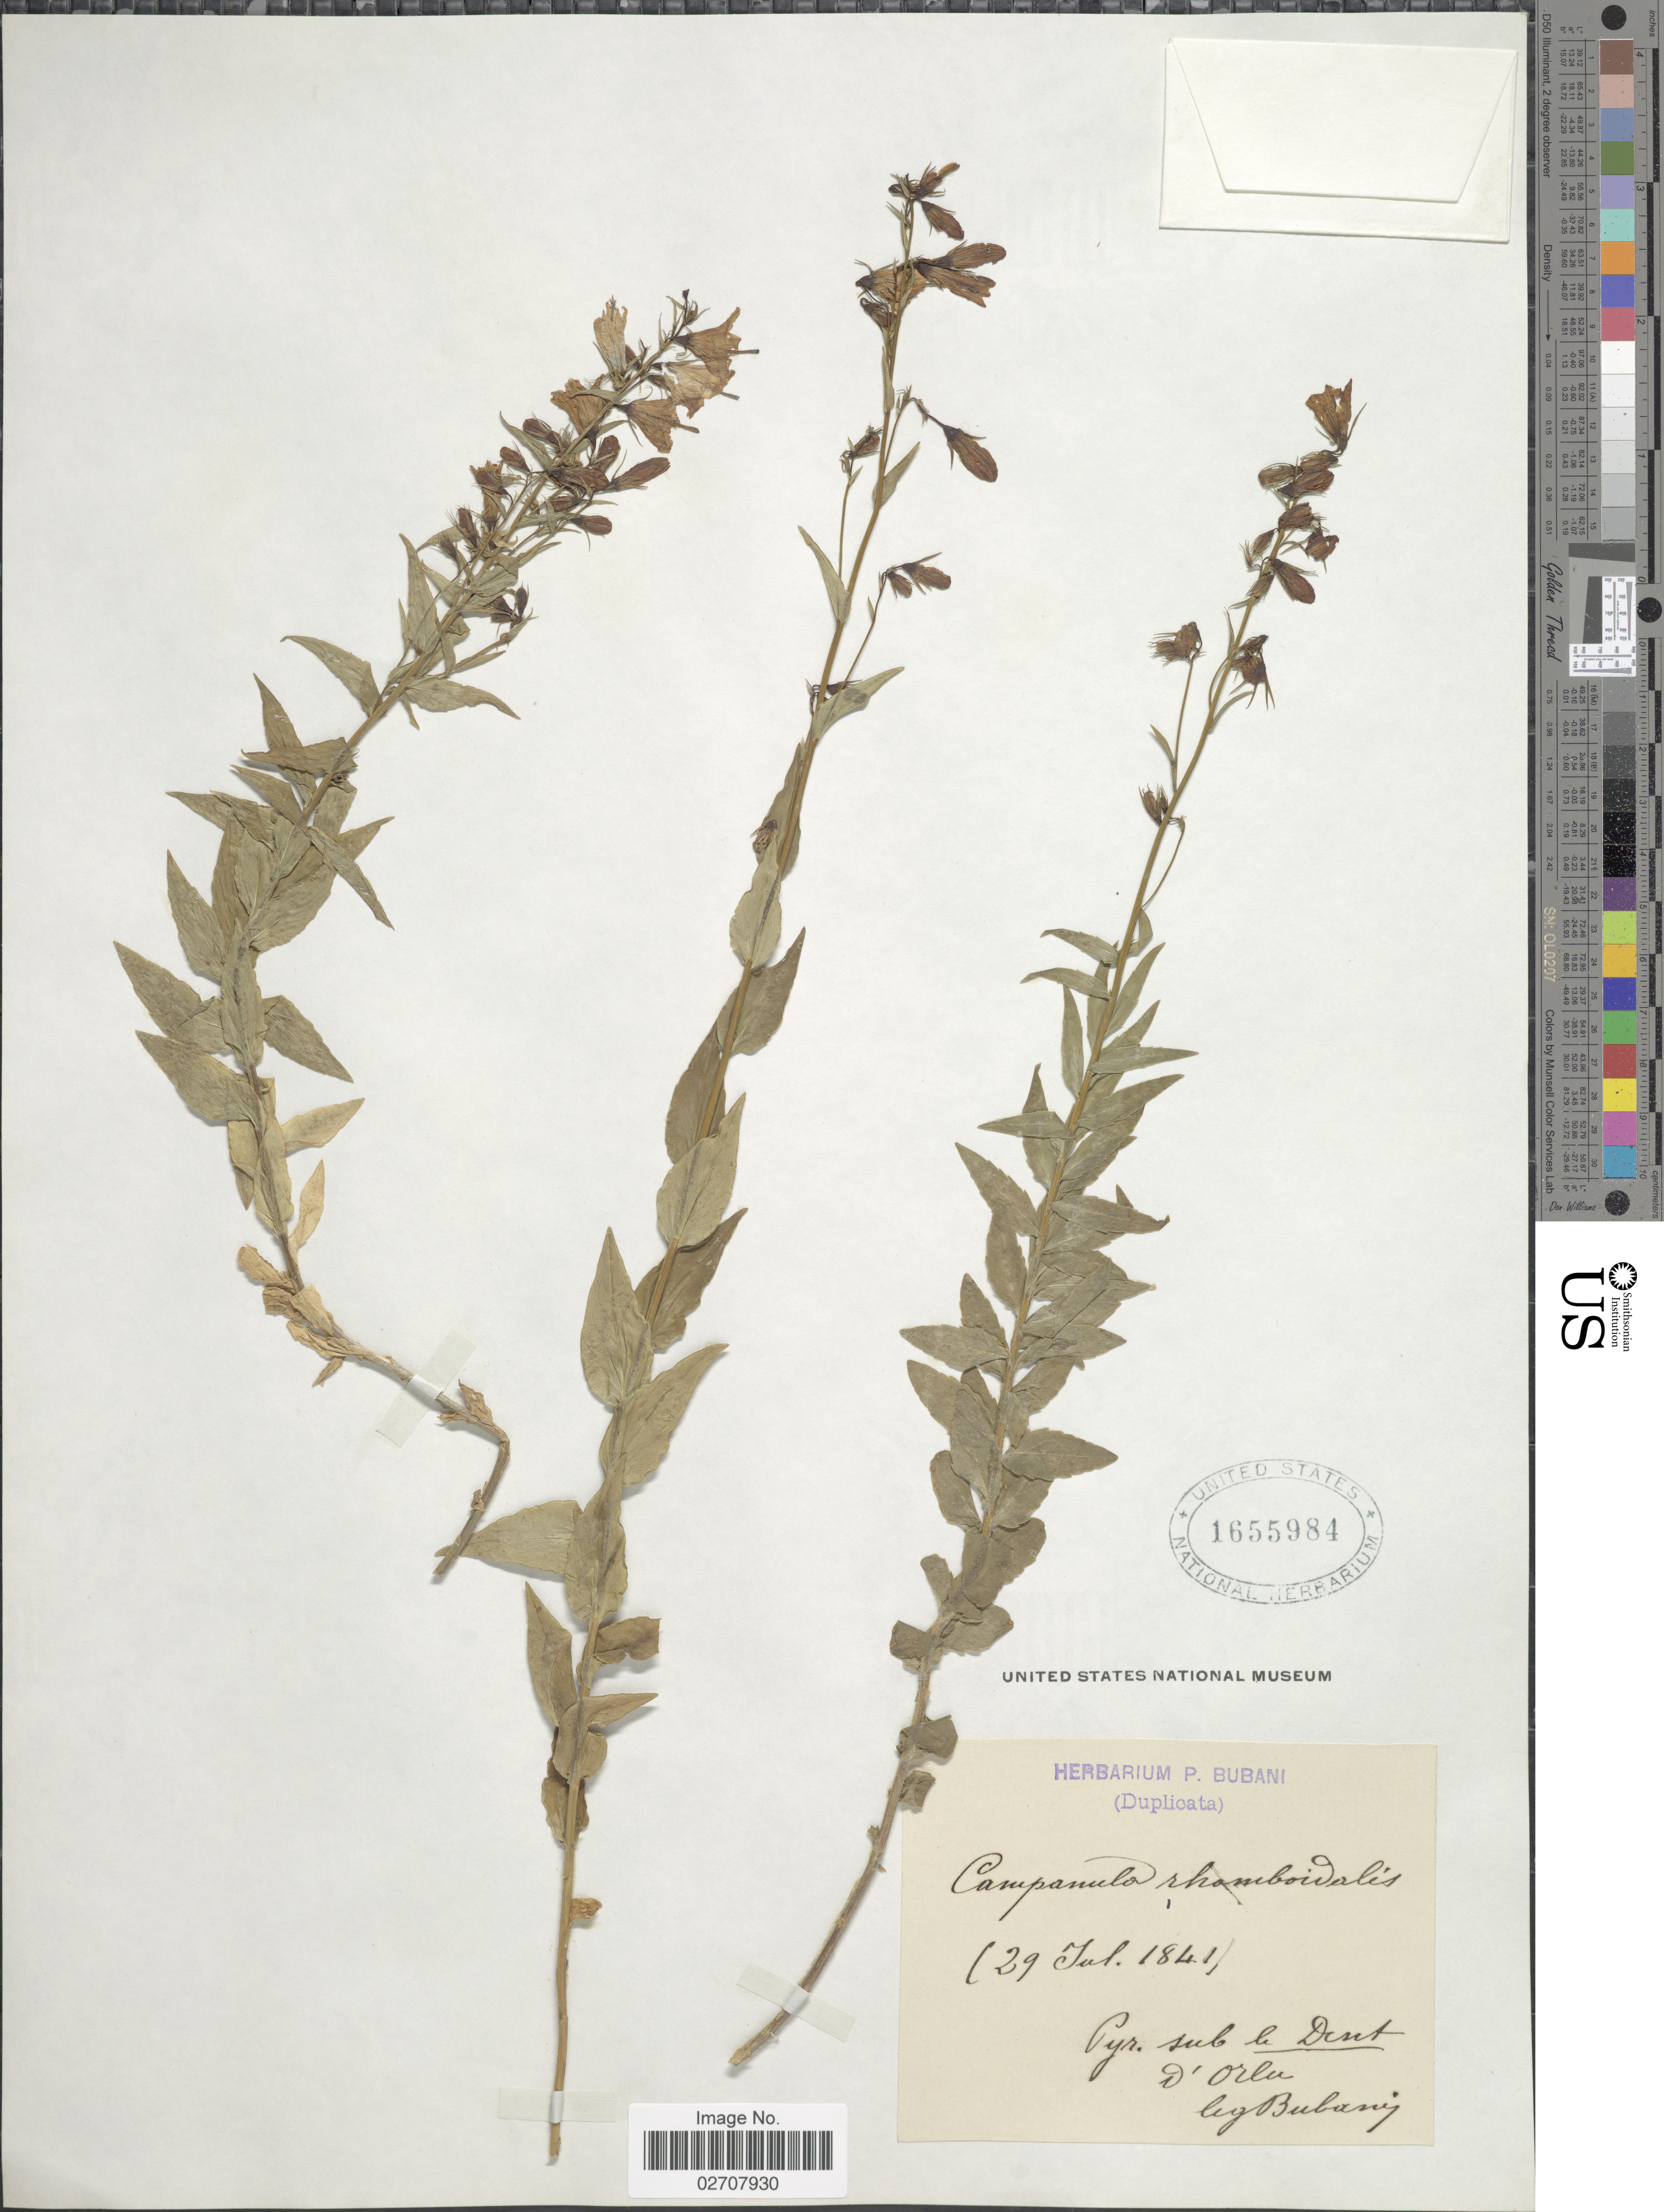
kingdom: Plantae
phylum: Tracheophyta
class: Magnoliopsida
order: Asterales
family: Campanulaceae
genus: Campanula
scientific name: Campanula rhomboidalis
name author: L.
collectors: Bubany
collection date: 1841-07-29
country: France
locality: Pyr. sub le Dent, D'Orlu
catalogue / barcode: US 1655984